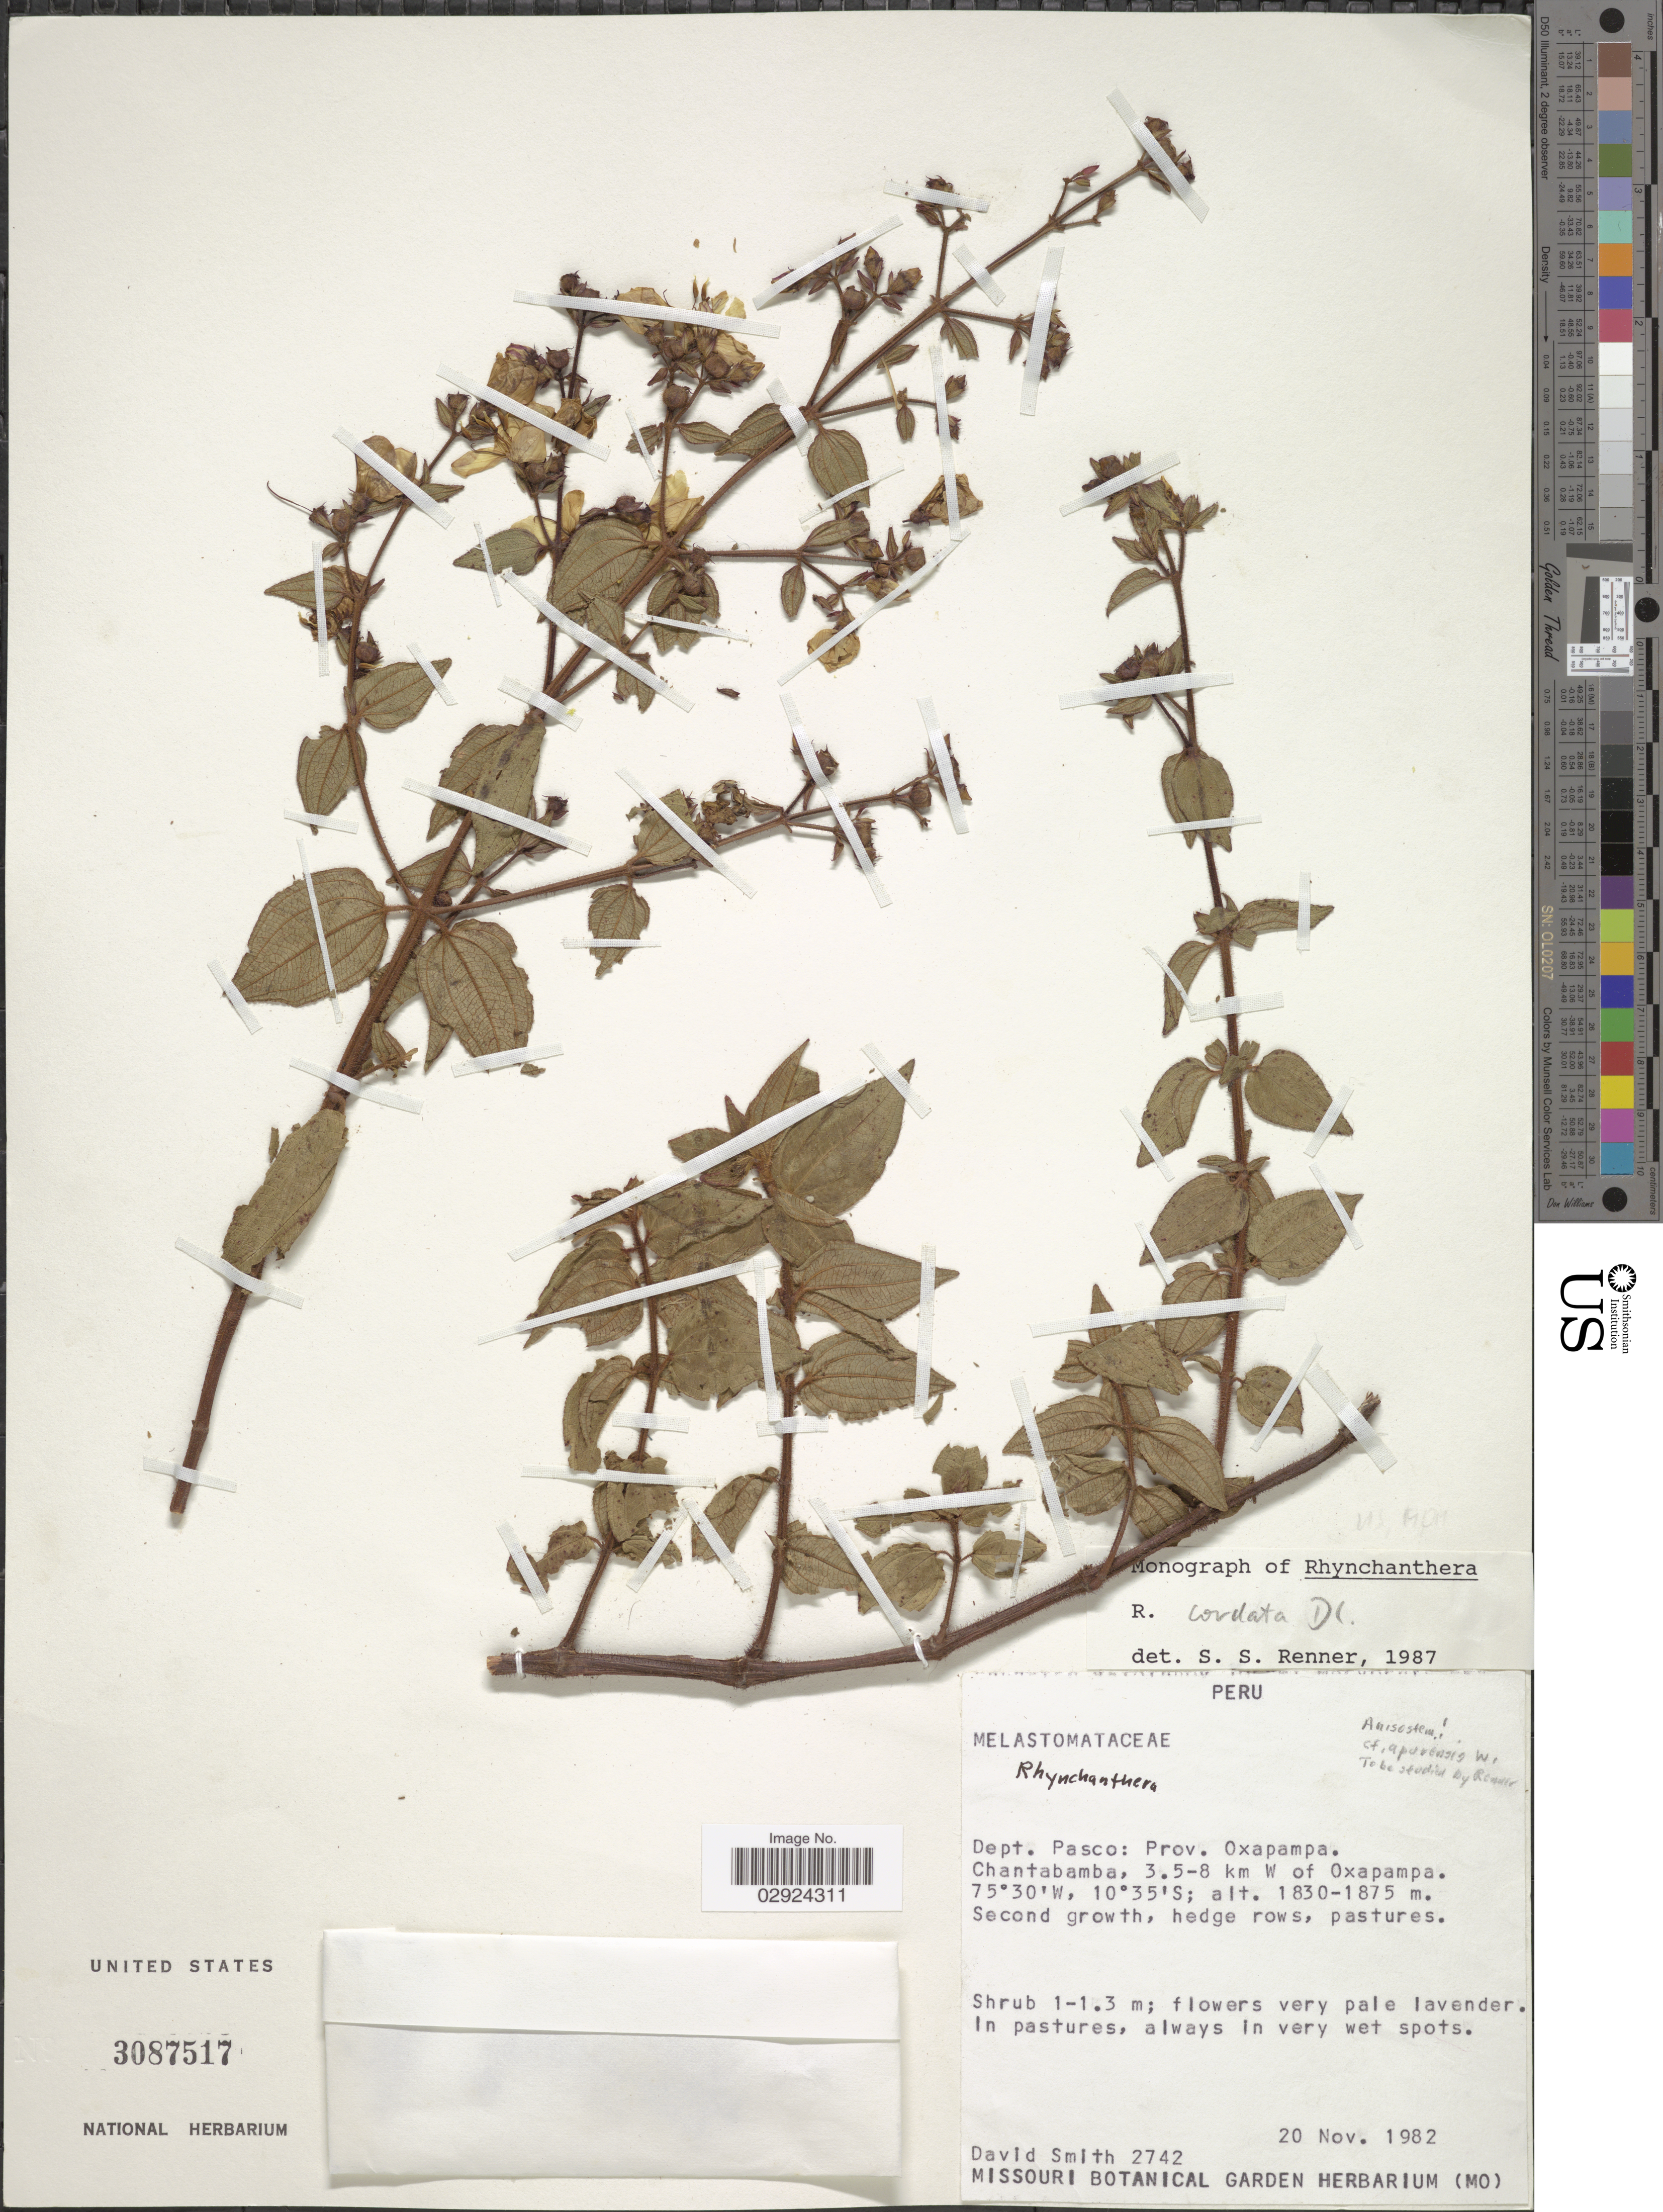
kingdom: Plantae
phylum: Tracheophyta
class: Magnoliopsida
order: Myrtales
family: Melastomataceae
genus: Rhynchanthera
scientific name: Rhynchanthera cordata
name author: DC.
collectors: D. C. Smith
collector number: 2742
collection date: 1982-11-20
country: Peru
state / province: Pasco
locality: Dept. Pasco: Prov. Oxapampa, Chantabamba, 3.5-8 km W of Oxapampa.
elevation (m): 1830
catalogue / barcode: US 3087517